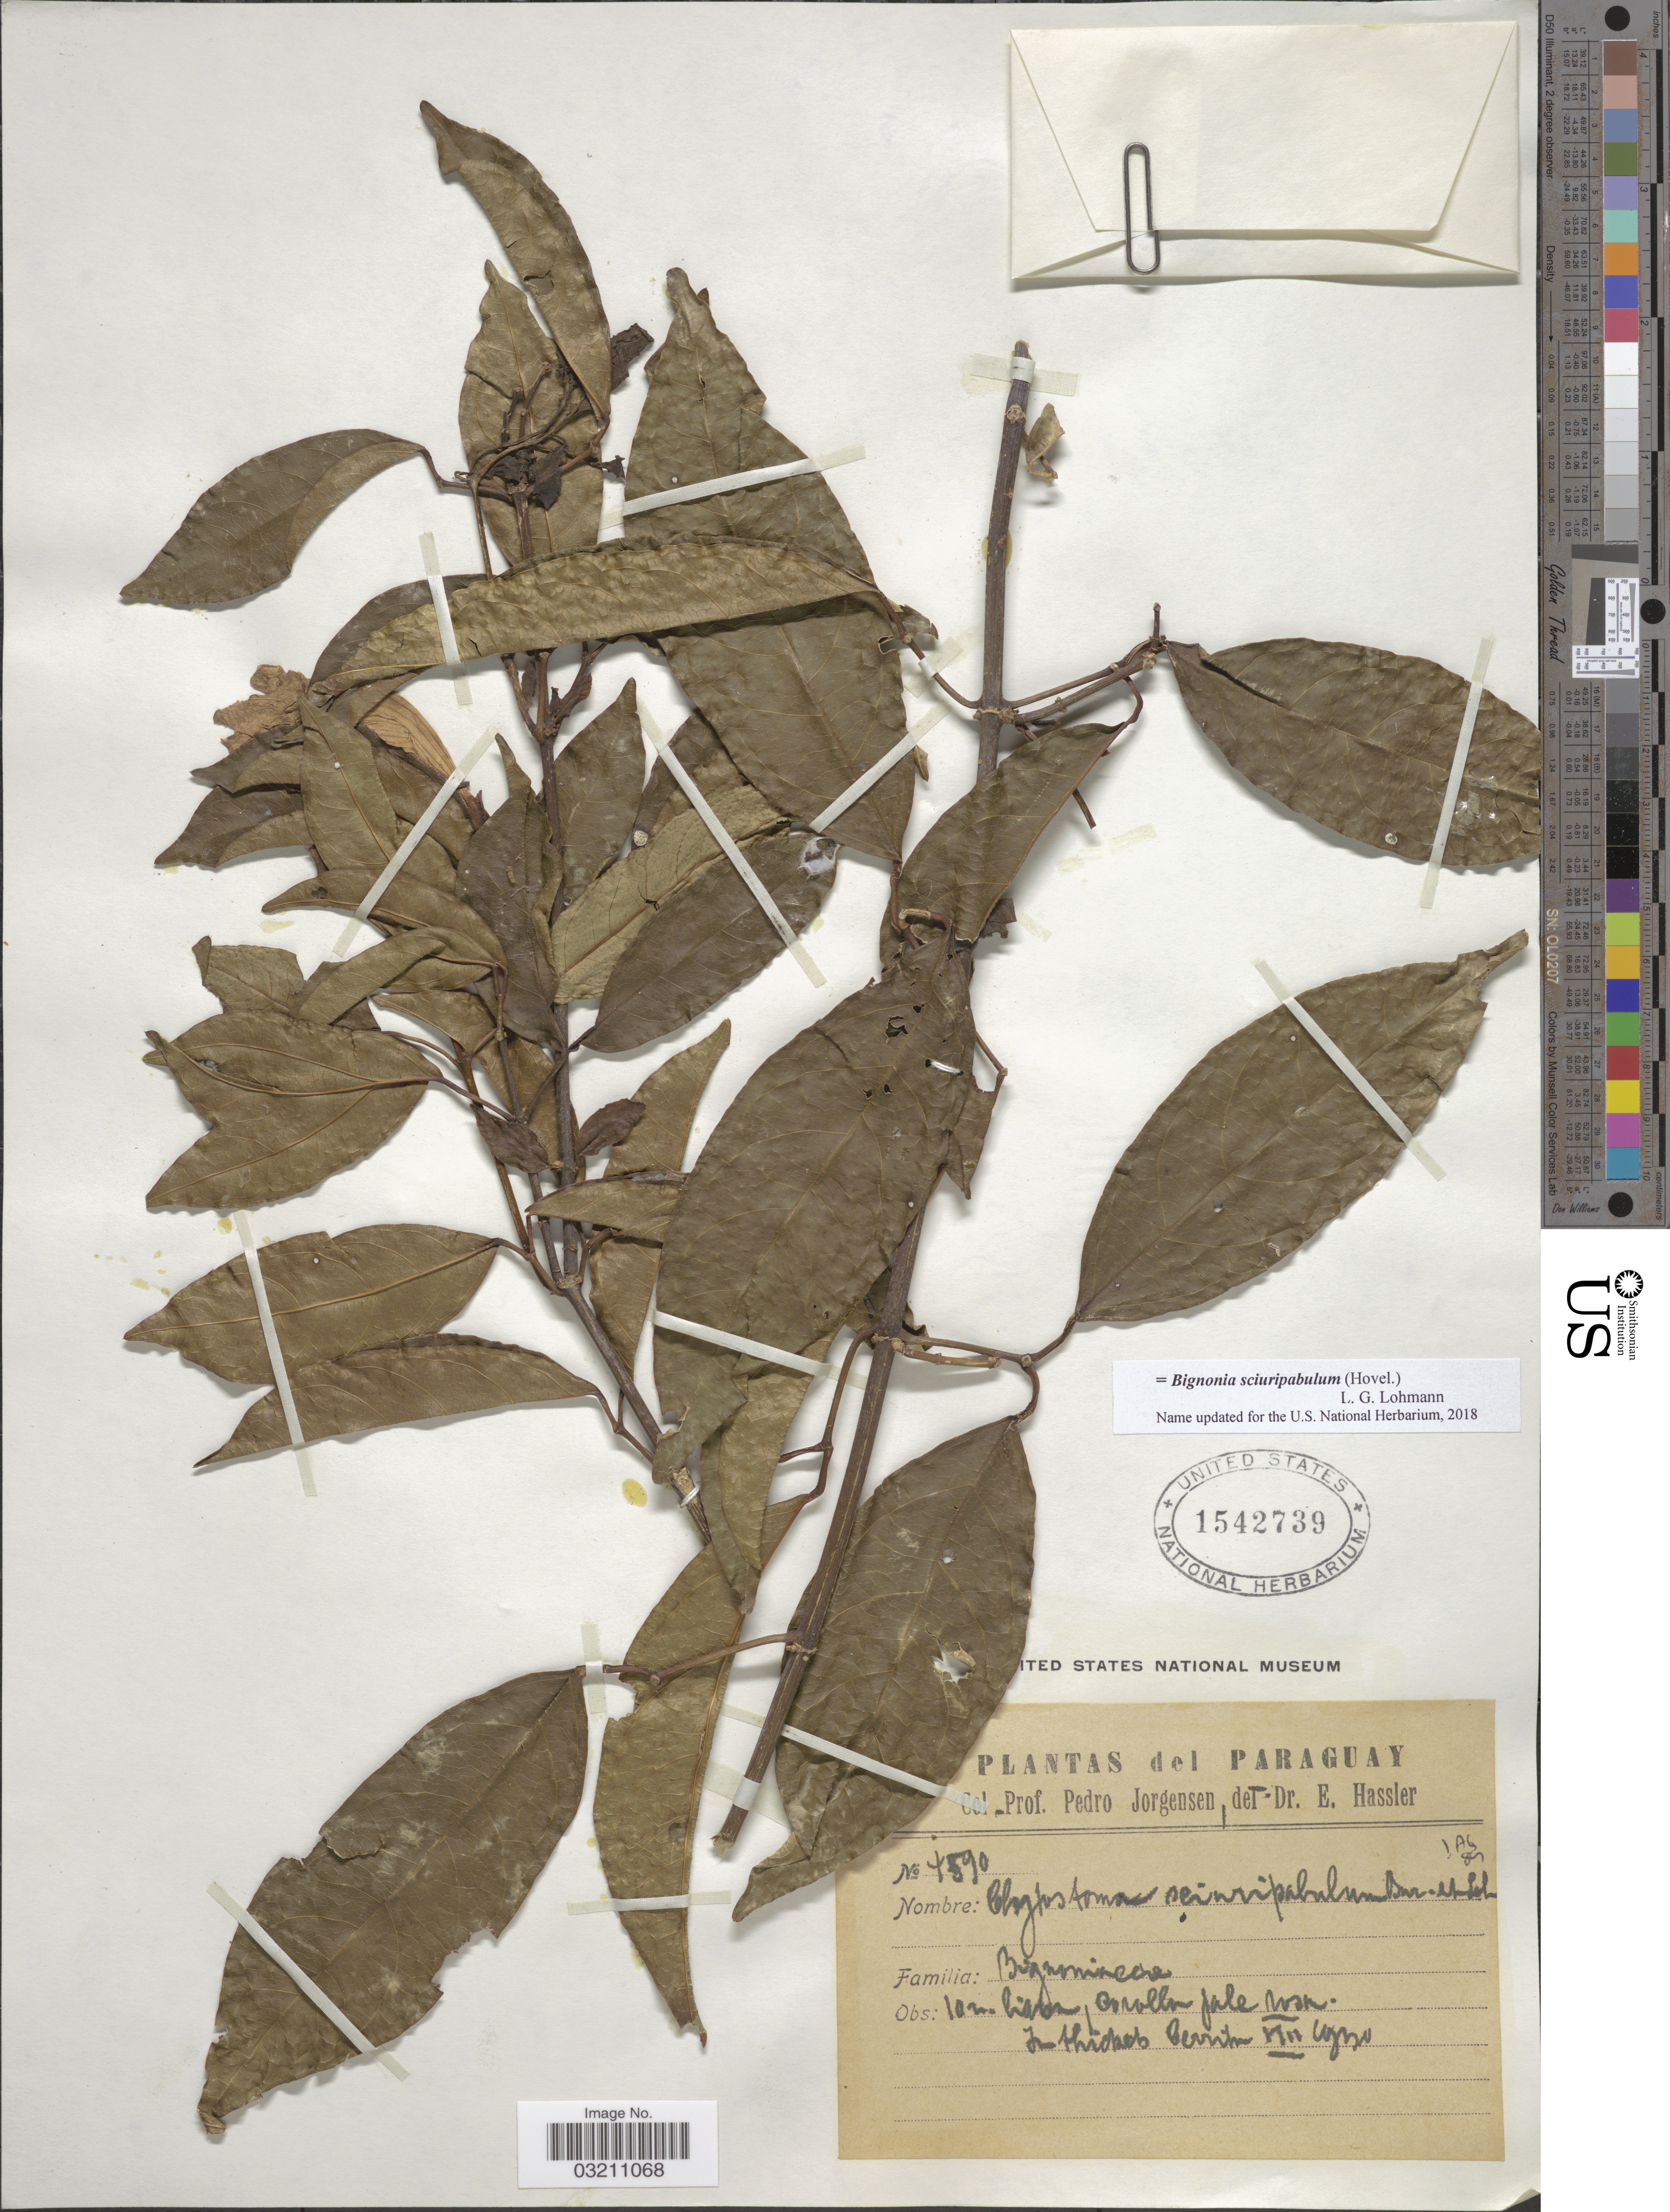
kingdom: Plantae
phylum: Tracheophyta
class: Magnoliopsida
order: Lamiales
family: Bignoniaceae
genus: Bignonia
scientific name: Bignonia sciuripabulum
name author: (K. Schum.) L.G. Lohmann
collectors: P. Jörgensen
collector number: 4590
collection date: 1930-08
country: Paraguay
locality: In thickets Cerrito.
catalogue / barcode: US 1542739